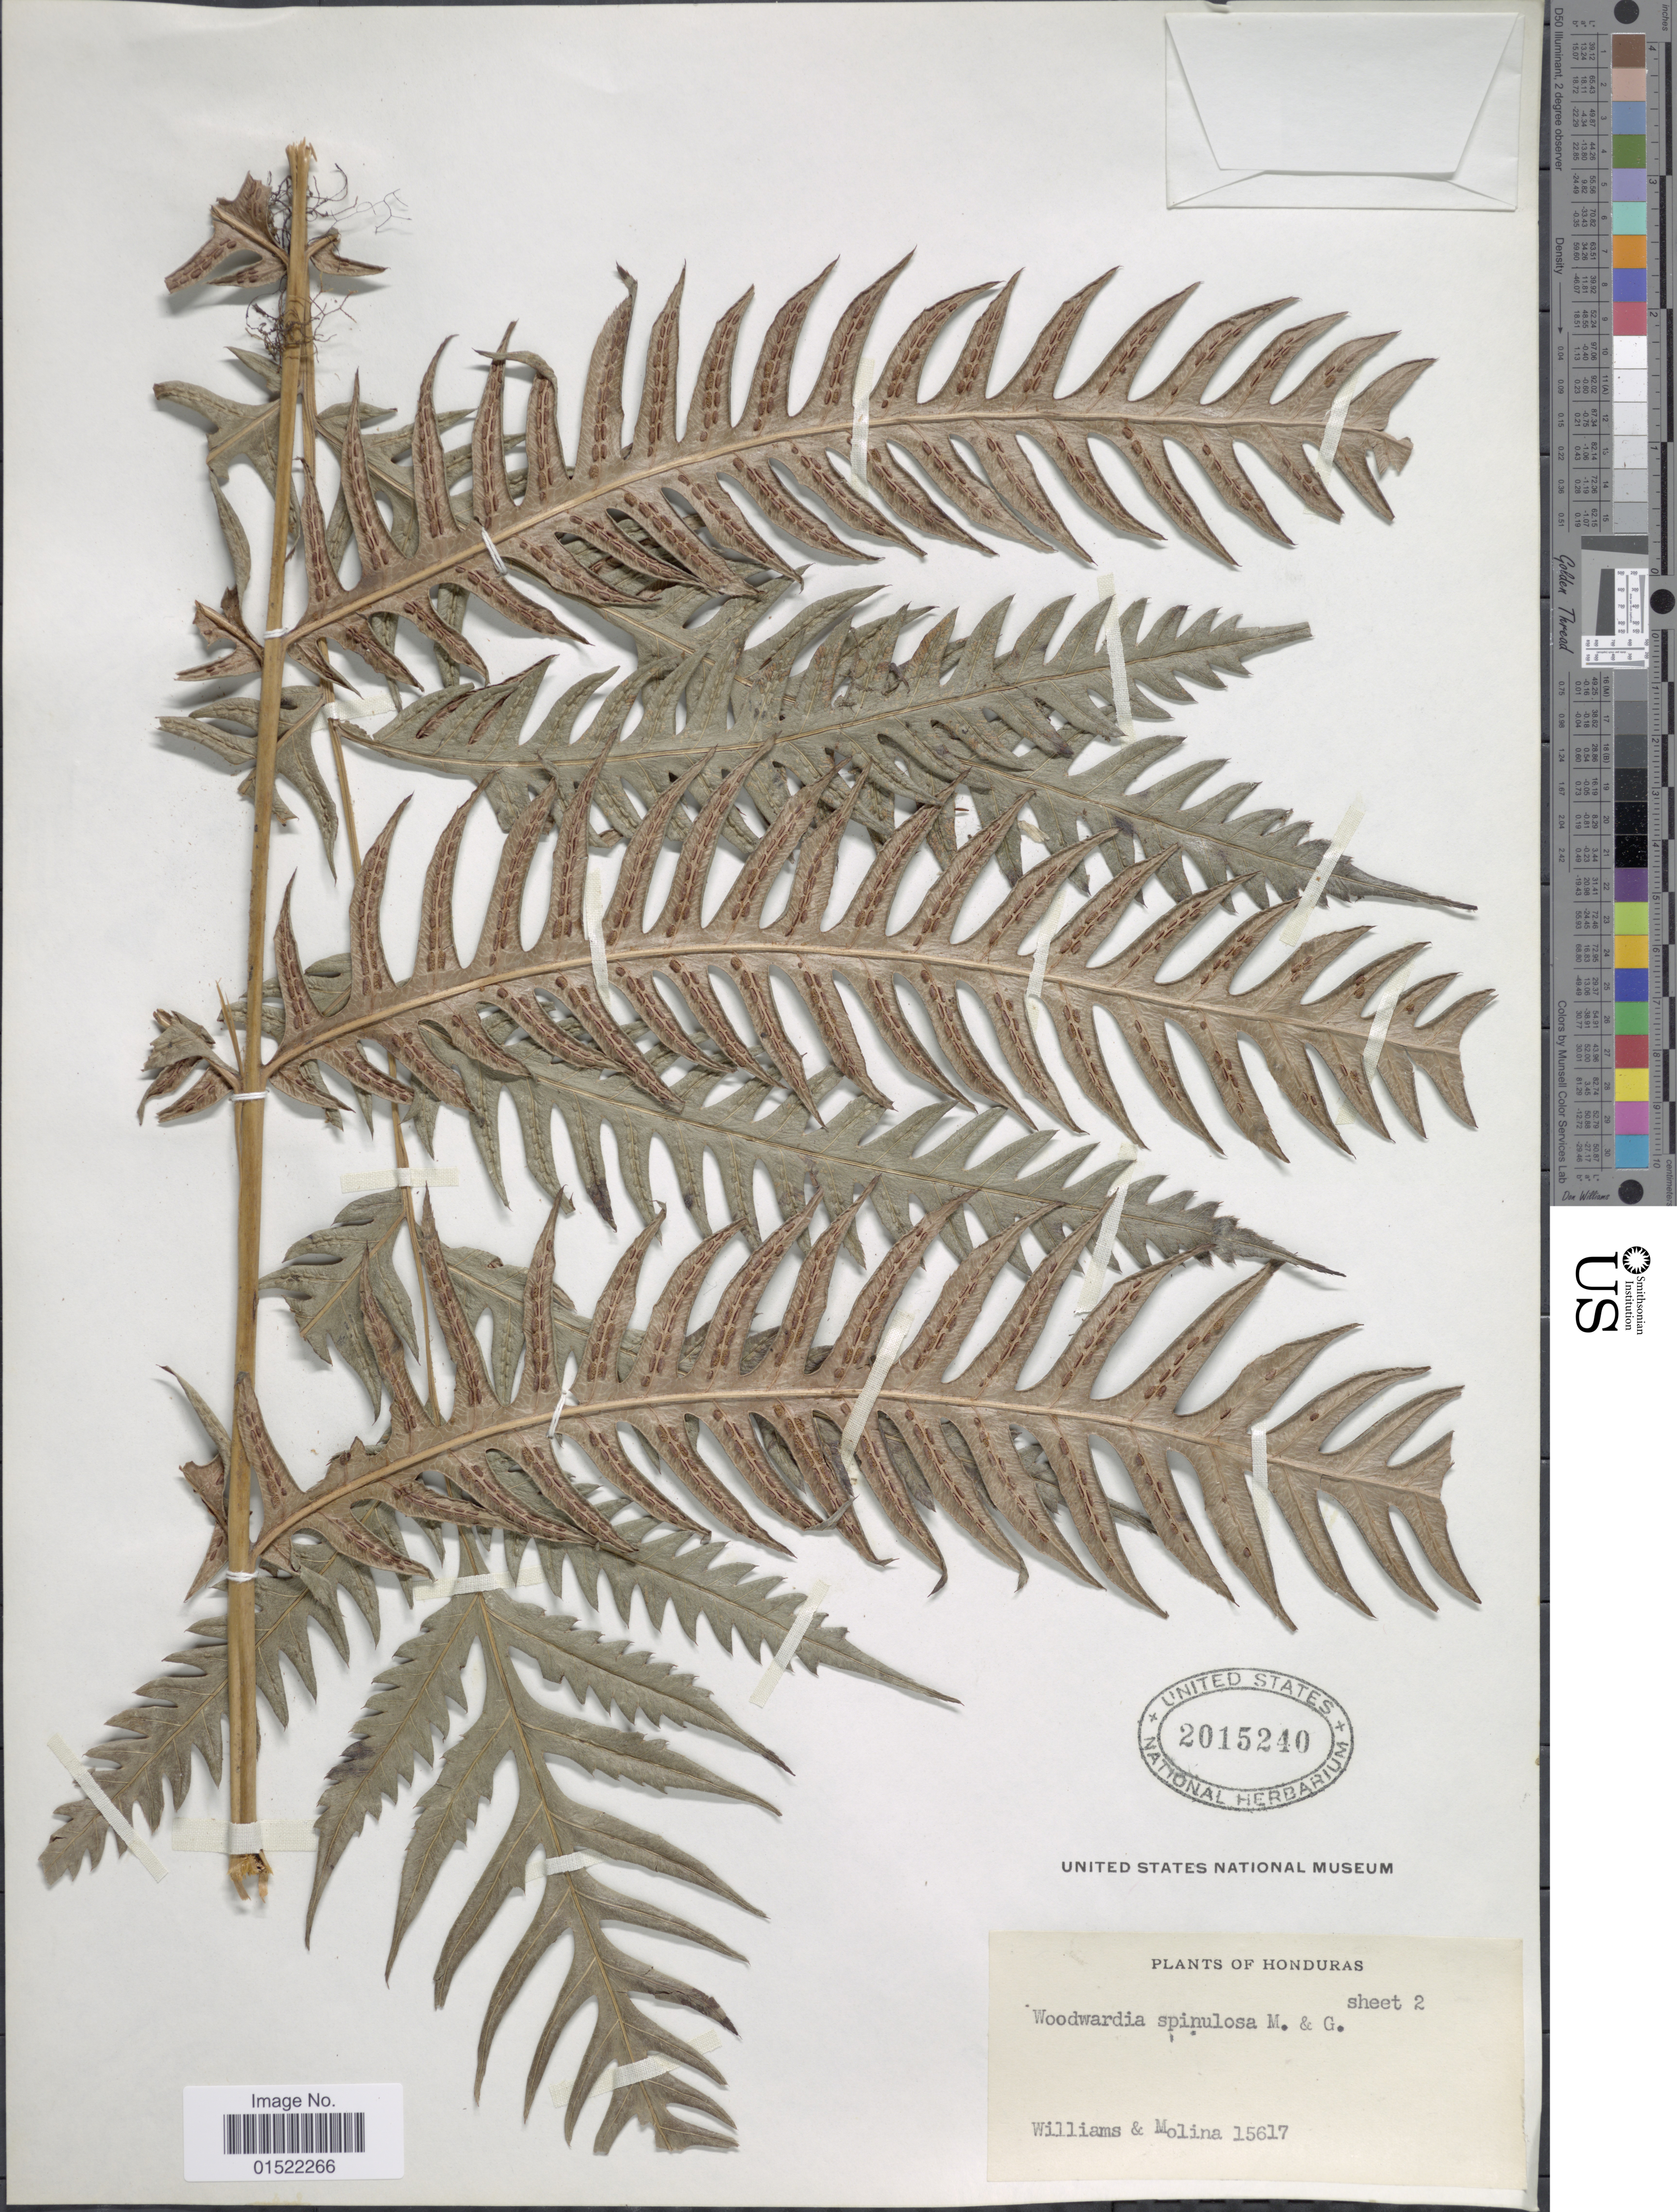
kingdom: Plantae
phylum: Tracheophyta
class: Polypodiopsida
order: Polypodiales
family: Blechnaceae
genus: Woodwardia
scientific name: Woodwardia spinulosa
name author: M. Martens & Galeotti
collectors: -- Williams & -- Molina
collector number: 15617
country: Honduras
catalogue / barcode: US 2015240